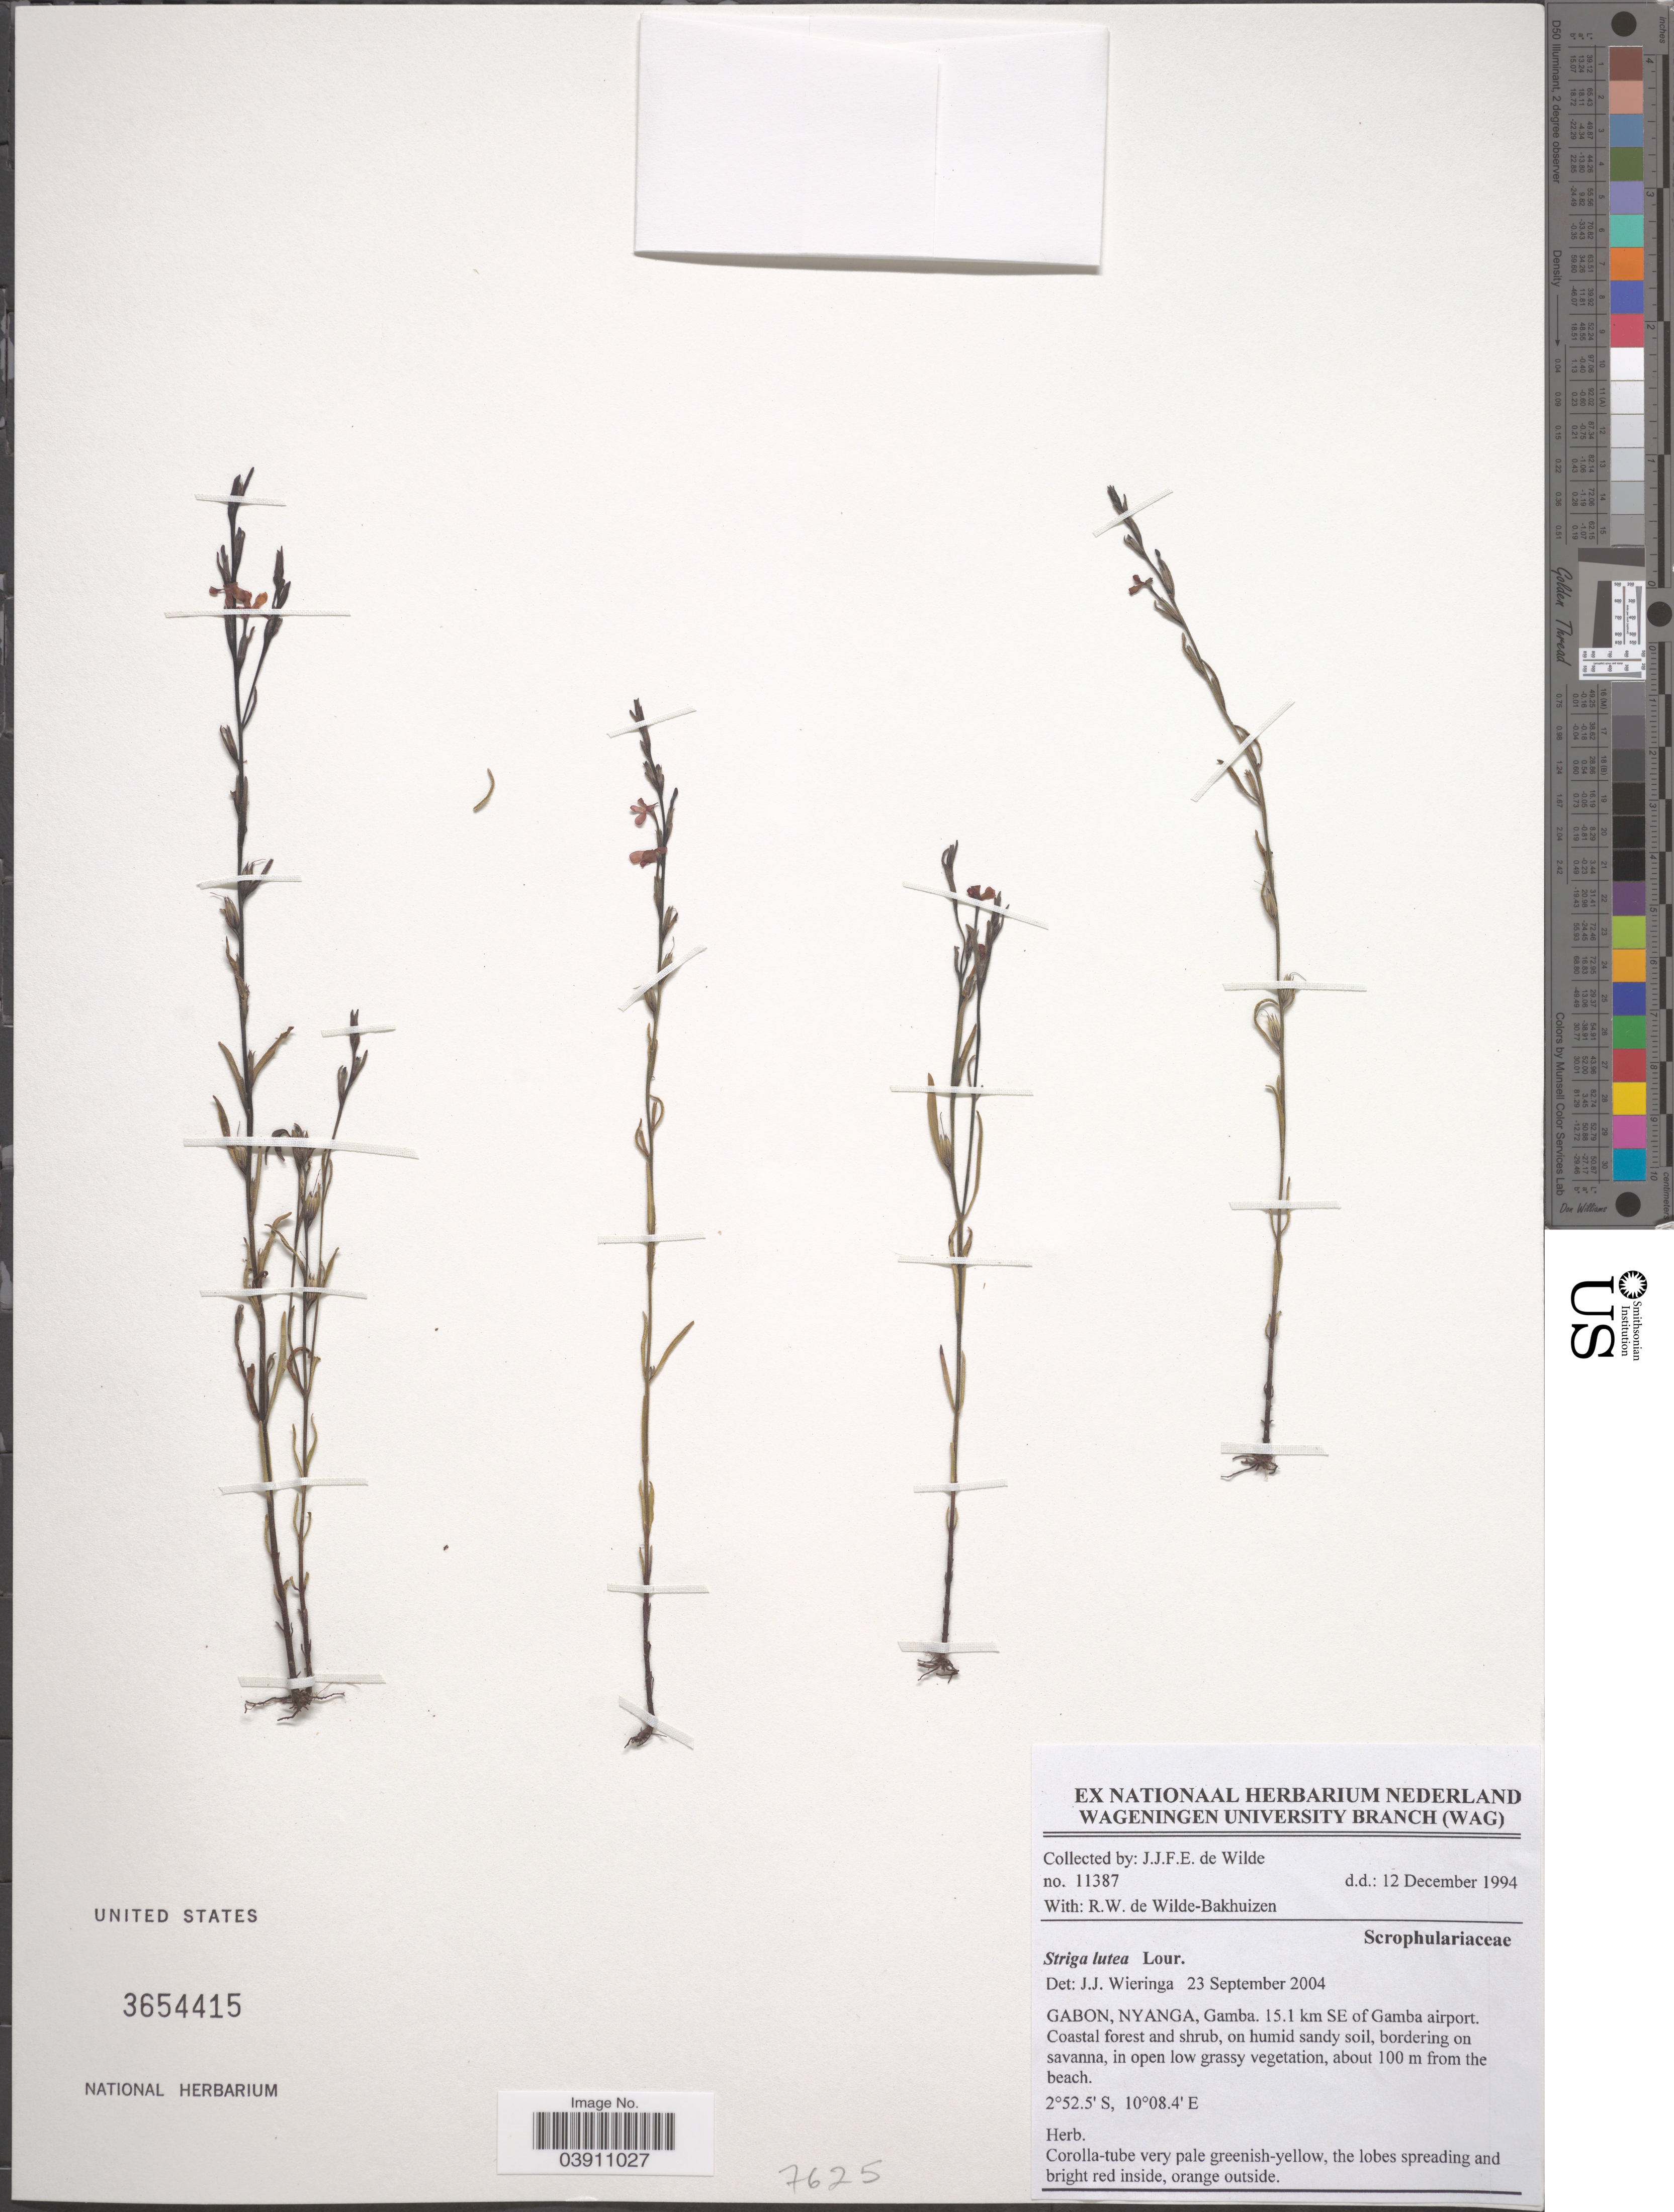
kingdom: Plantae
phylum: Tracheophyta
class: Magnoliopsida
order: Lamiales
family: Orobanchaceae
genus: Striga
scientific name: Striga lutea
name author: Lour.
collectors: J.J. de Wilde & R. Wilde-Bakhuizen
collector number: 11387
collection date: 1994-12-12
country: Gabon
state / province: Nyanga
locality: Gamba, 15.1 km SE of Gamba airport.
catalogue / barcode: US 3654415